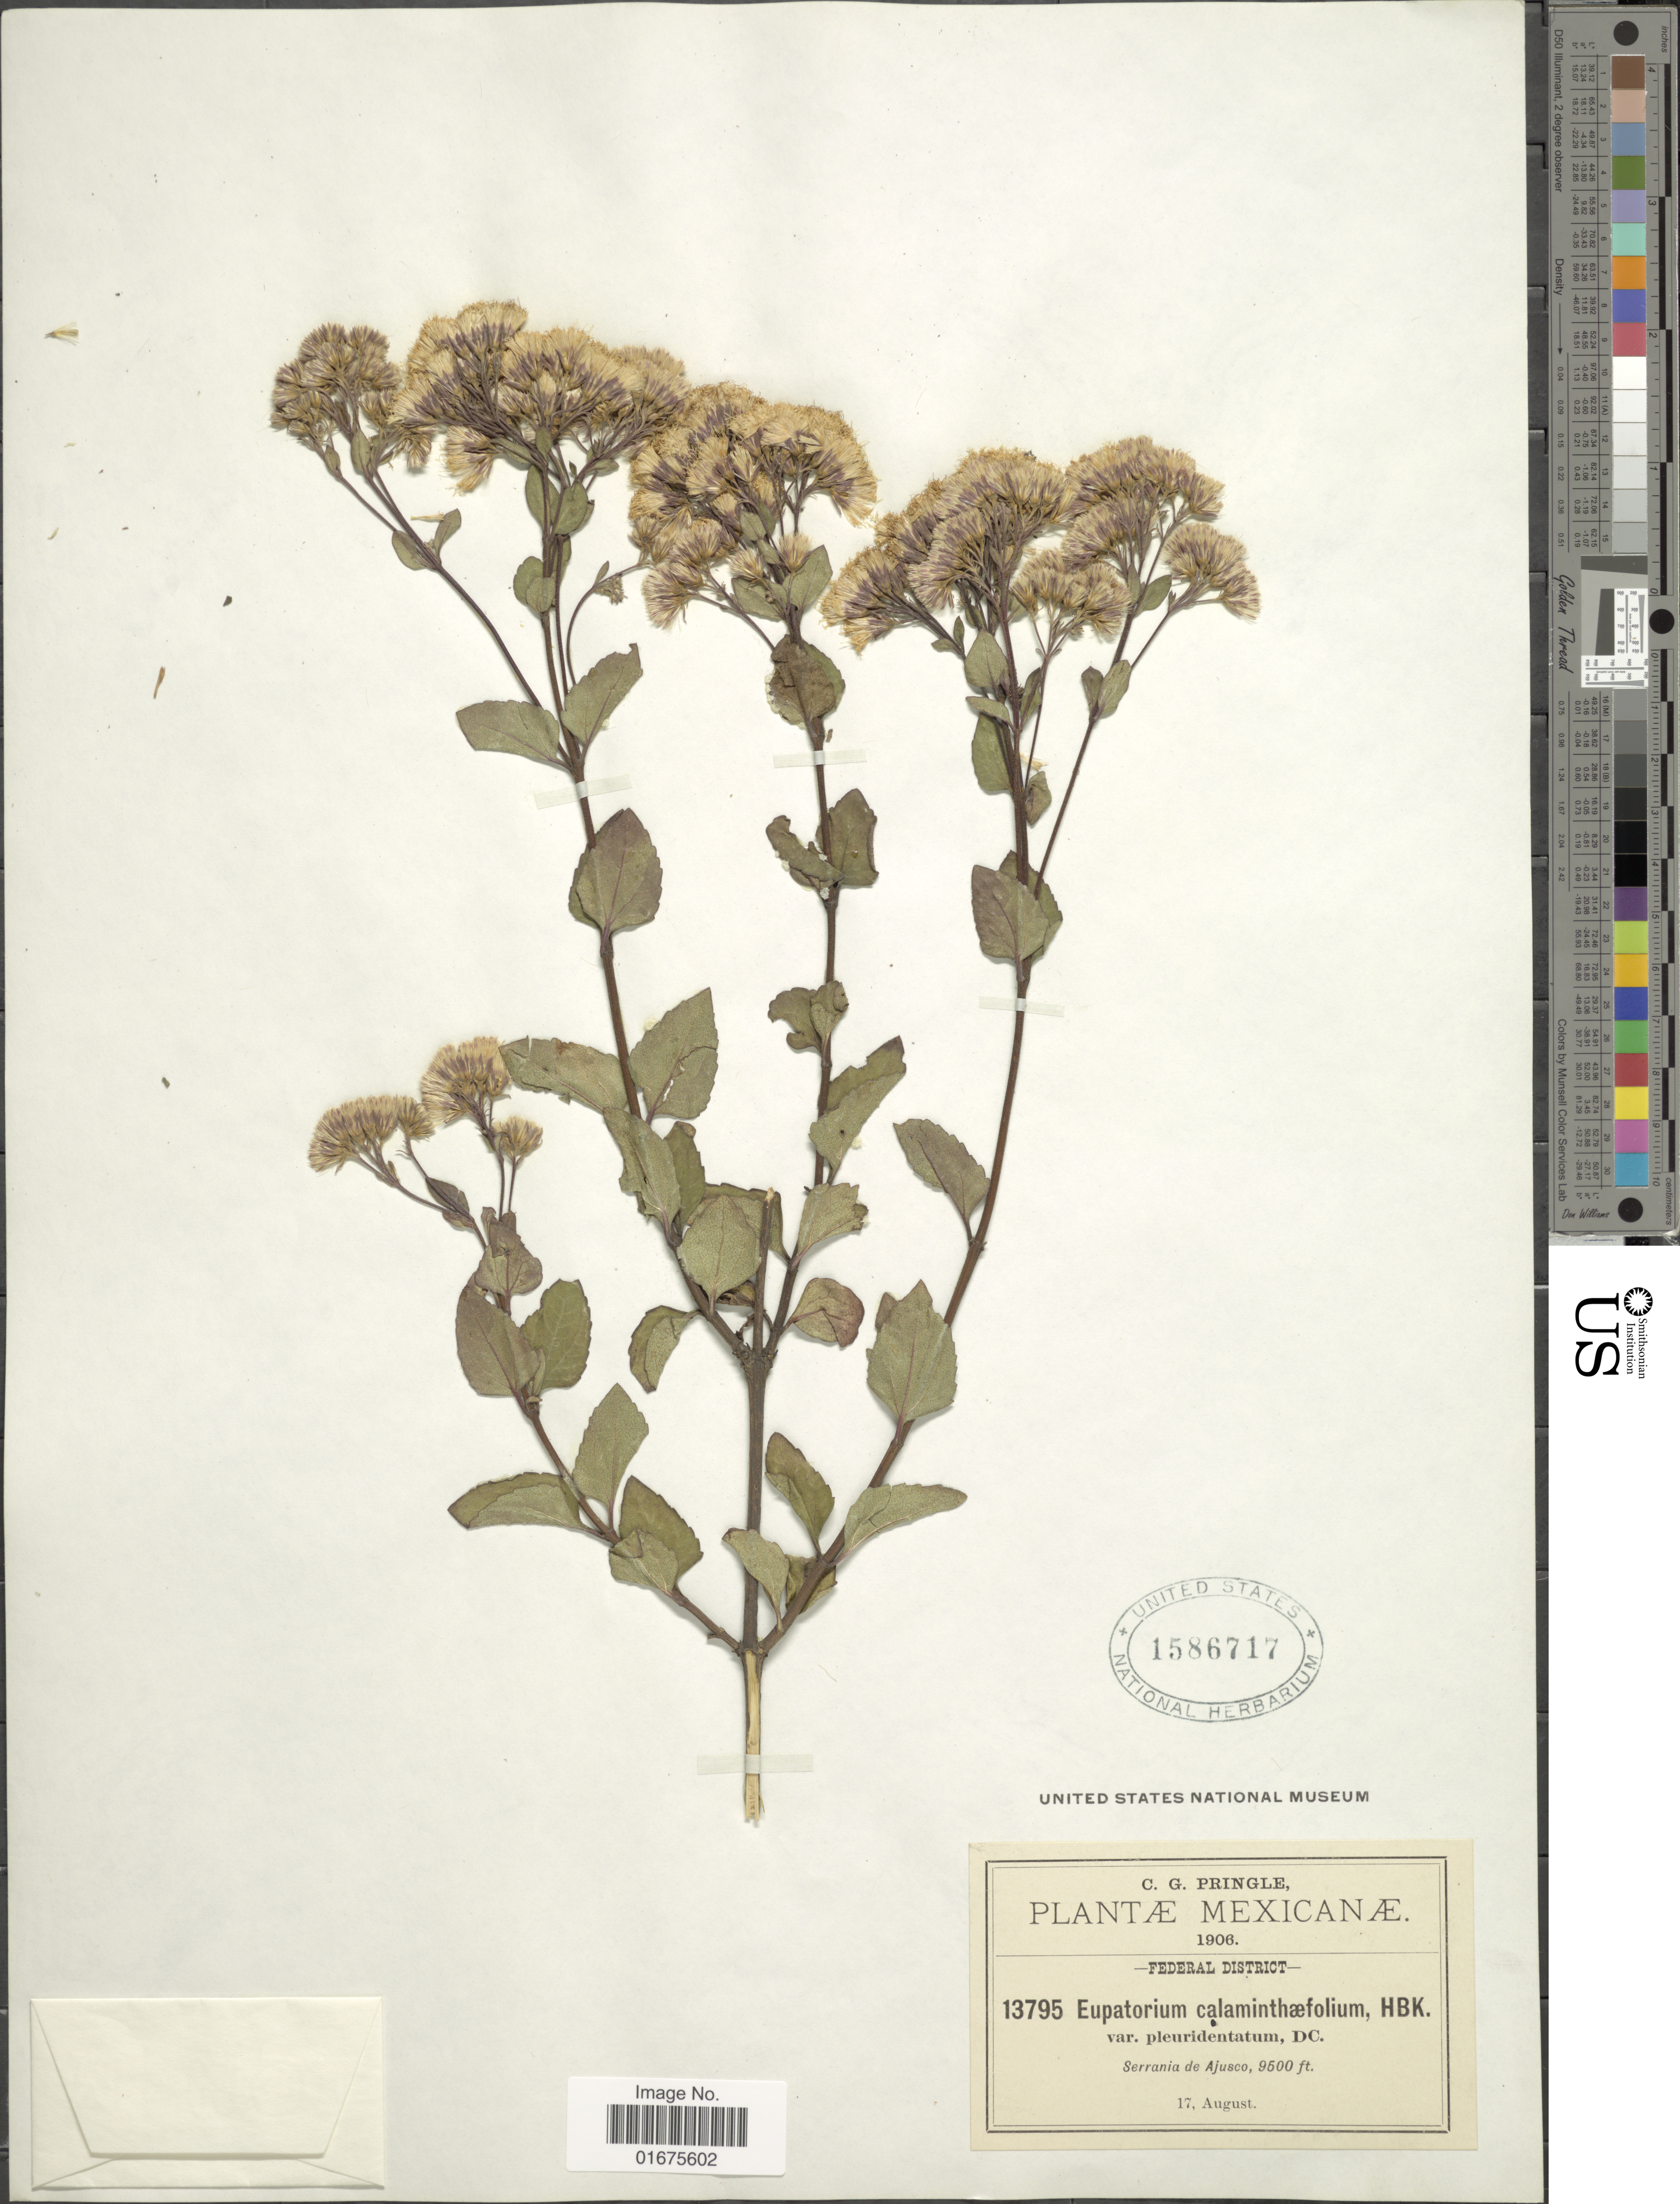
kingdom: Plantae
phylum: Tracheophyta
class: Magnoliopsida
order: Asterales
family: Asteraceae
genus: Ageratina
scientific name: Ageratina calaminthaefolia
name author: (Kunth) R.M. King & H. Rob.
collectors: C. G. Pringle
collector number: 13795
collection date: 1906-08-17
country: Mexico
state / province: Distrito Federal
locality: Serrania de Ajusco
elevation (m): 2896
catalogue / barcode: US 1586717